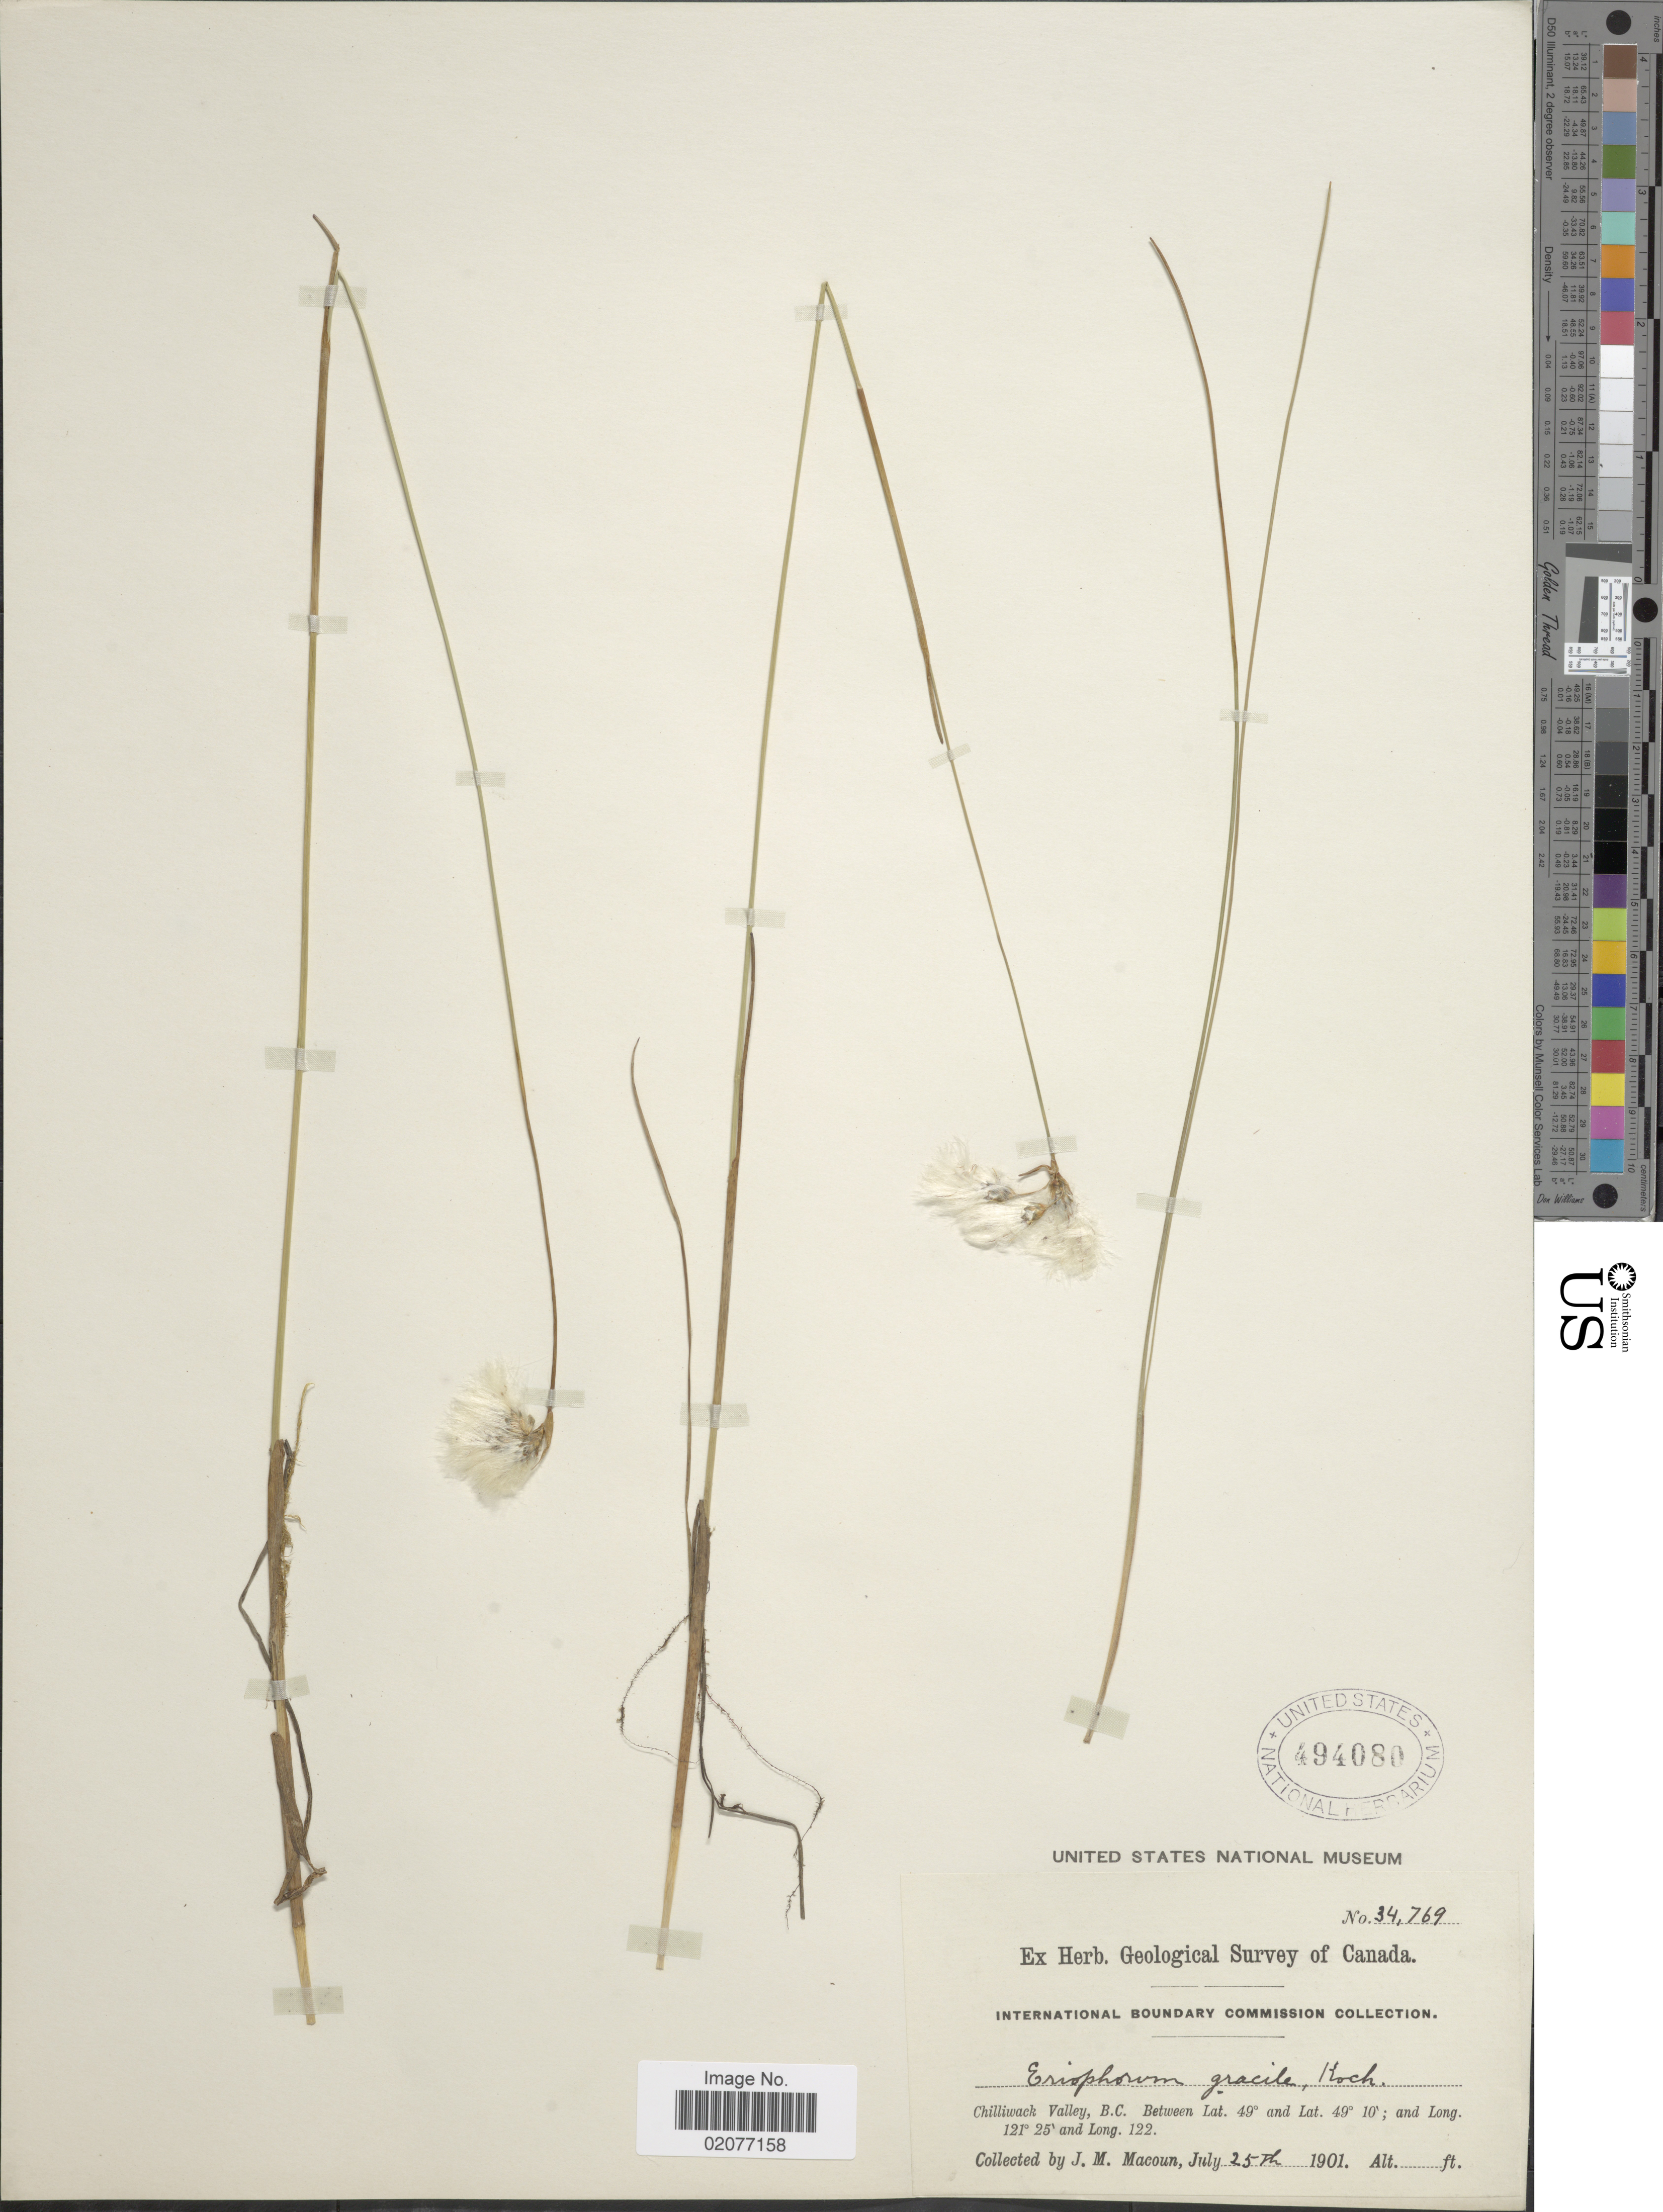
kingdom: Plantae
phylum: Tracheophyta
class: Liliopsida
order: Poales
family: Cyperaceae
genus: Eriophorum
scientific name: Eriophorum gracile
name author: W.D.J. Koch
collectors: J. M. Macoun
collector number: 34769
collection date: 1901-07-25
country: Canada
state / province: British Columbia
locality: Chilliwack Valley, B.C.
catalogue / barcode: US 494080